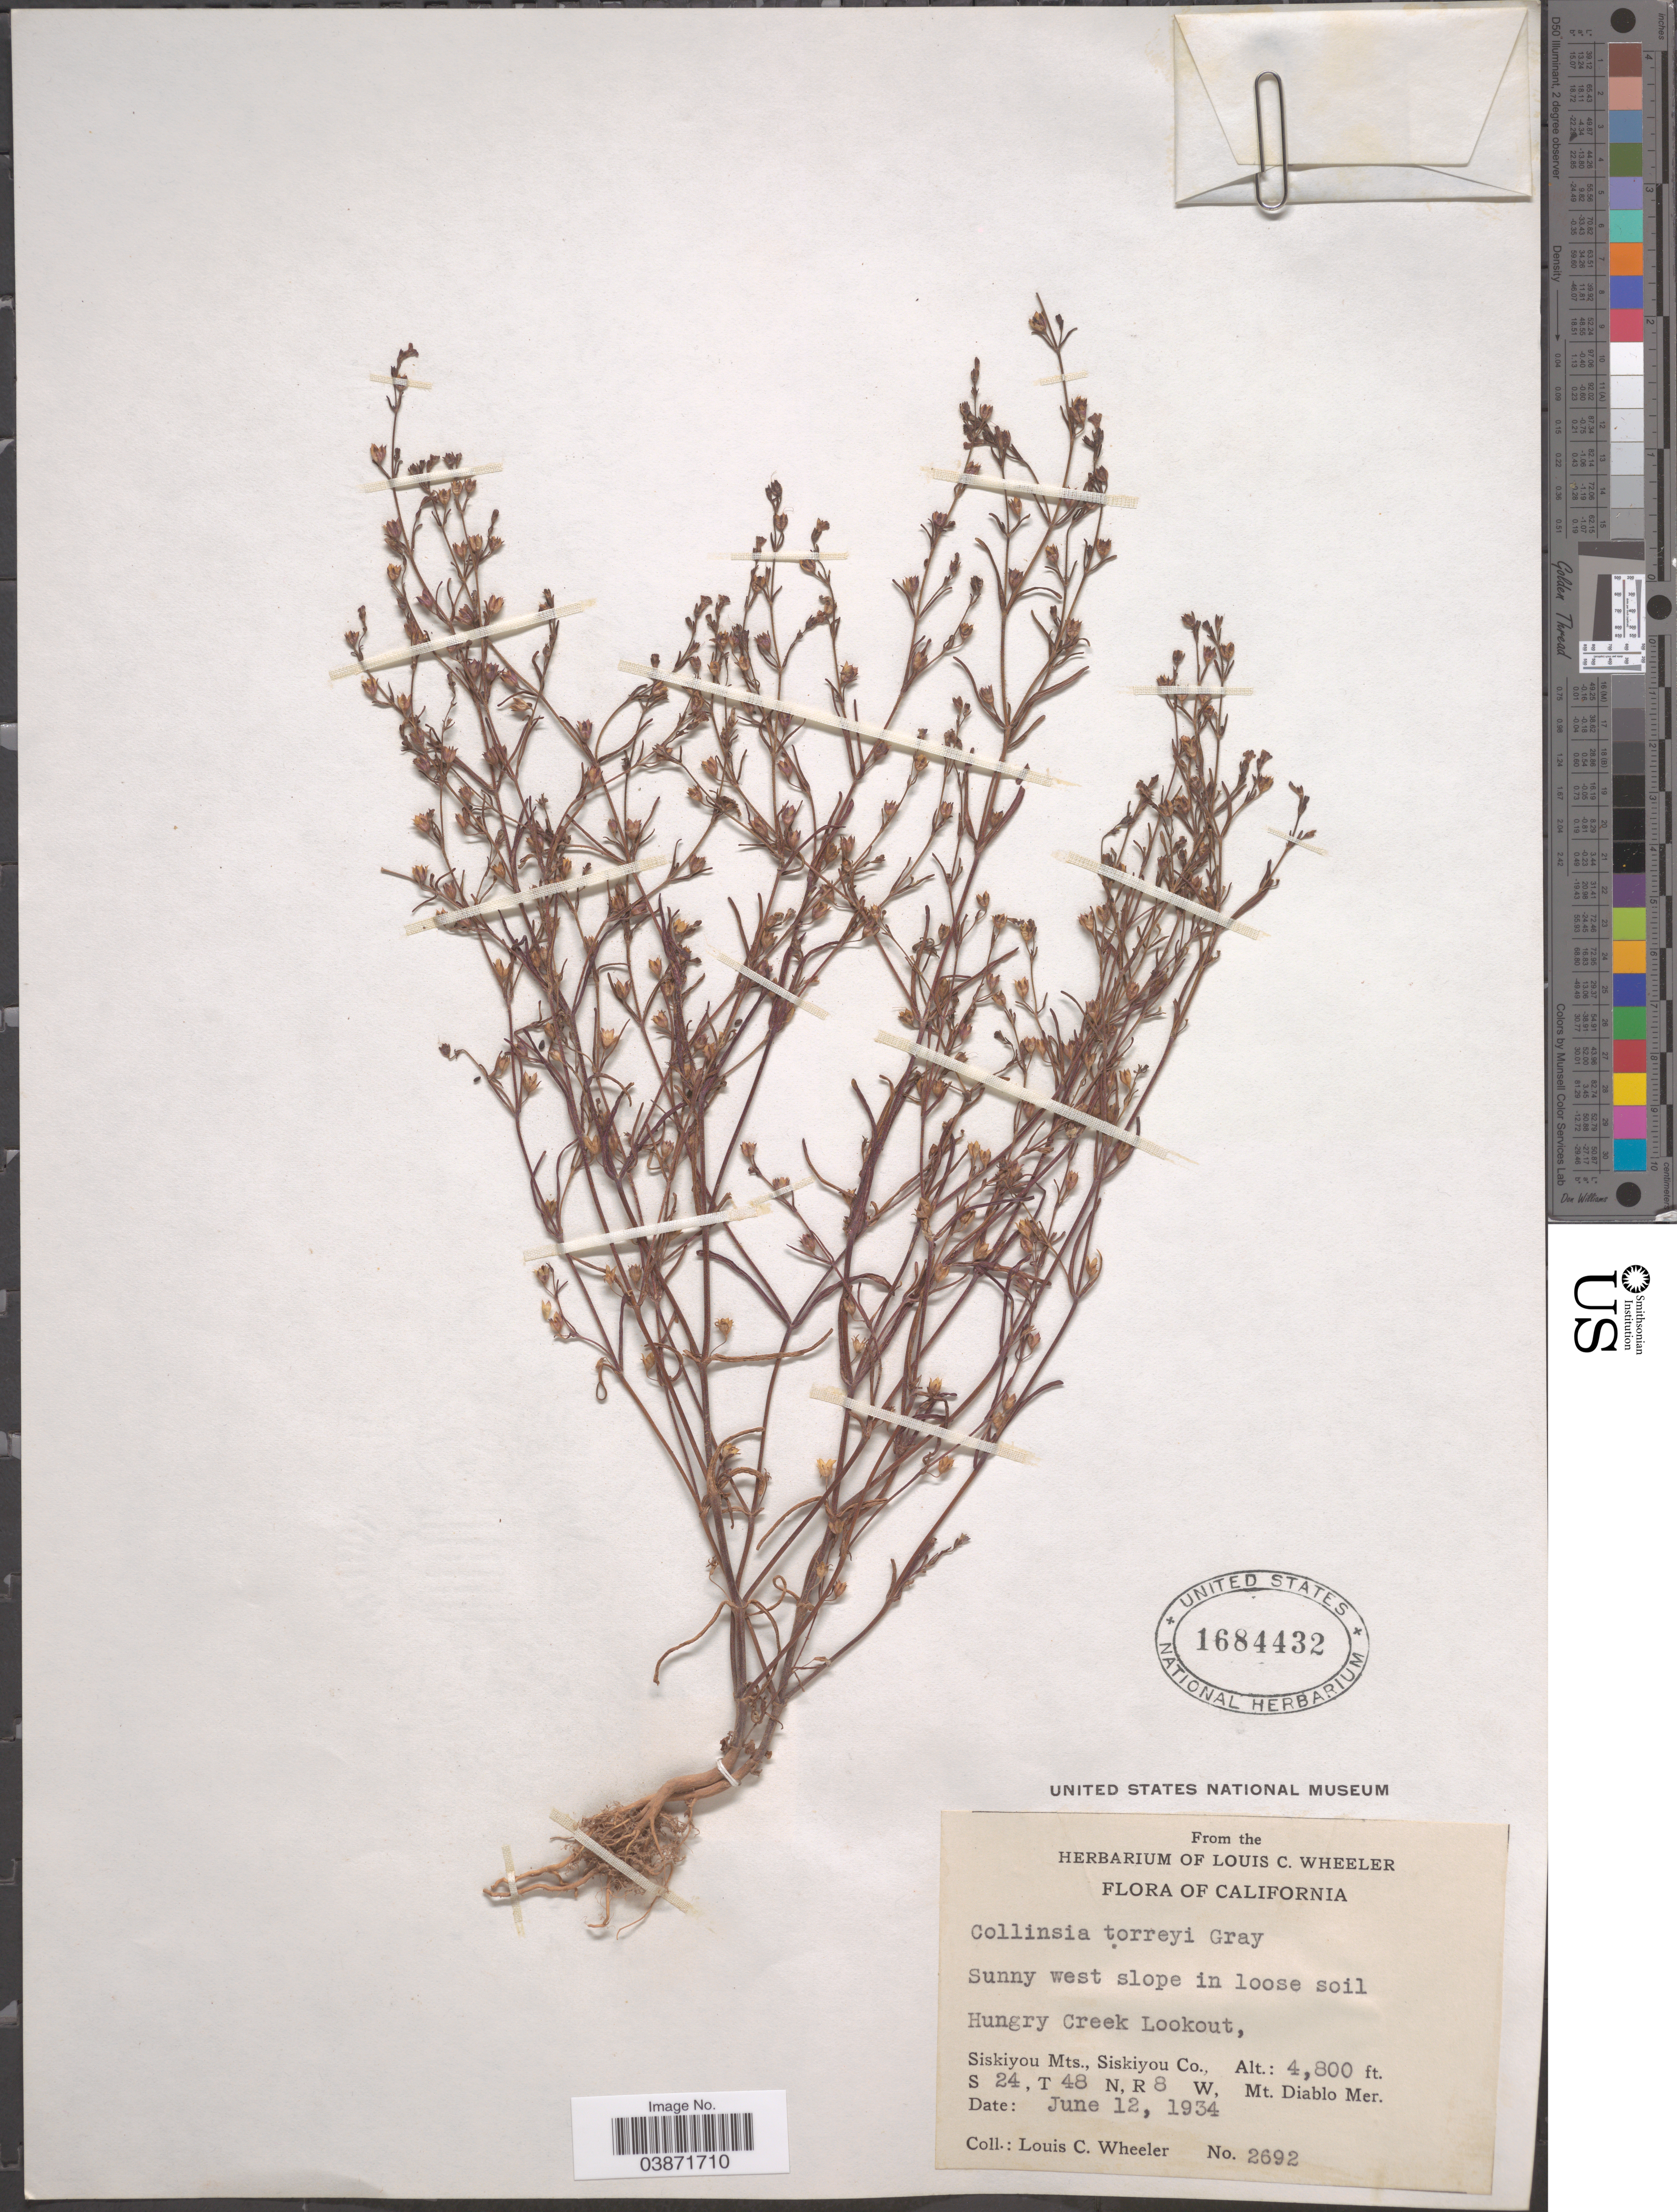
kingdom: Plantae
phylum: Tracheophyta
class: Magnoliopsida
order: Lamiales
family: Plantaginaceae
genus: Collinsia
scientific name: Collinsia torreyi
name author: A. Gray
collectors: L. C. Wheeler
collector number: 2692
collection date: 1934-06-12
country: United States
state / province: California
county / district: Siskiyou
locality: Sunny west slope in loose soil Hungry Creek Lookout, Siskiyou Mts., Siskiyou Co. S 24, T 48, R 8 W, Mt. Diablo Mer.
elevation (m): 1463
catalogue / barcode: US 1684432